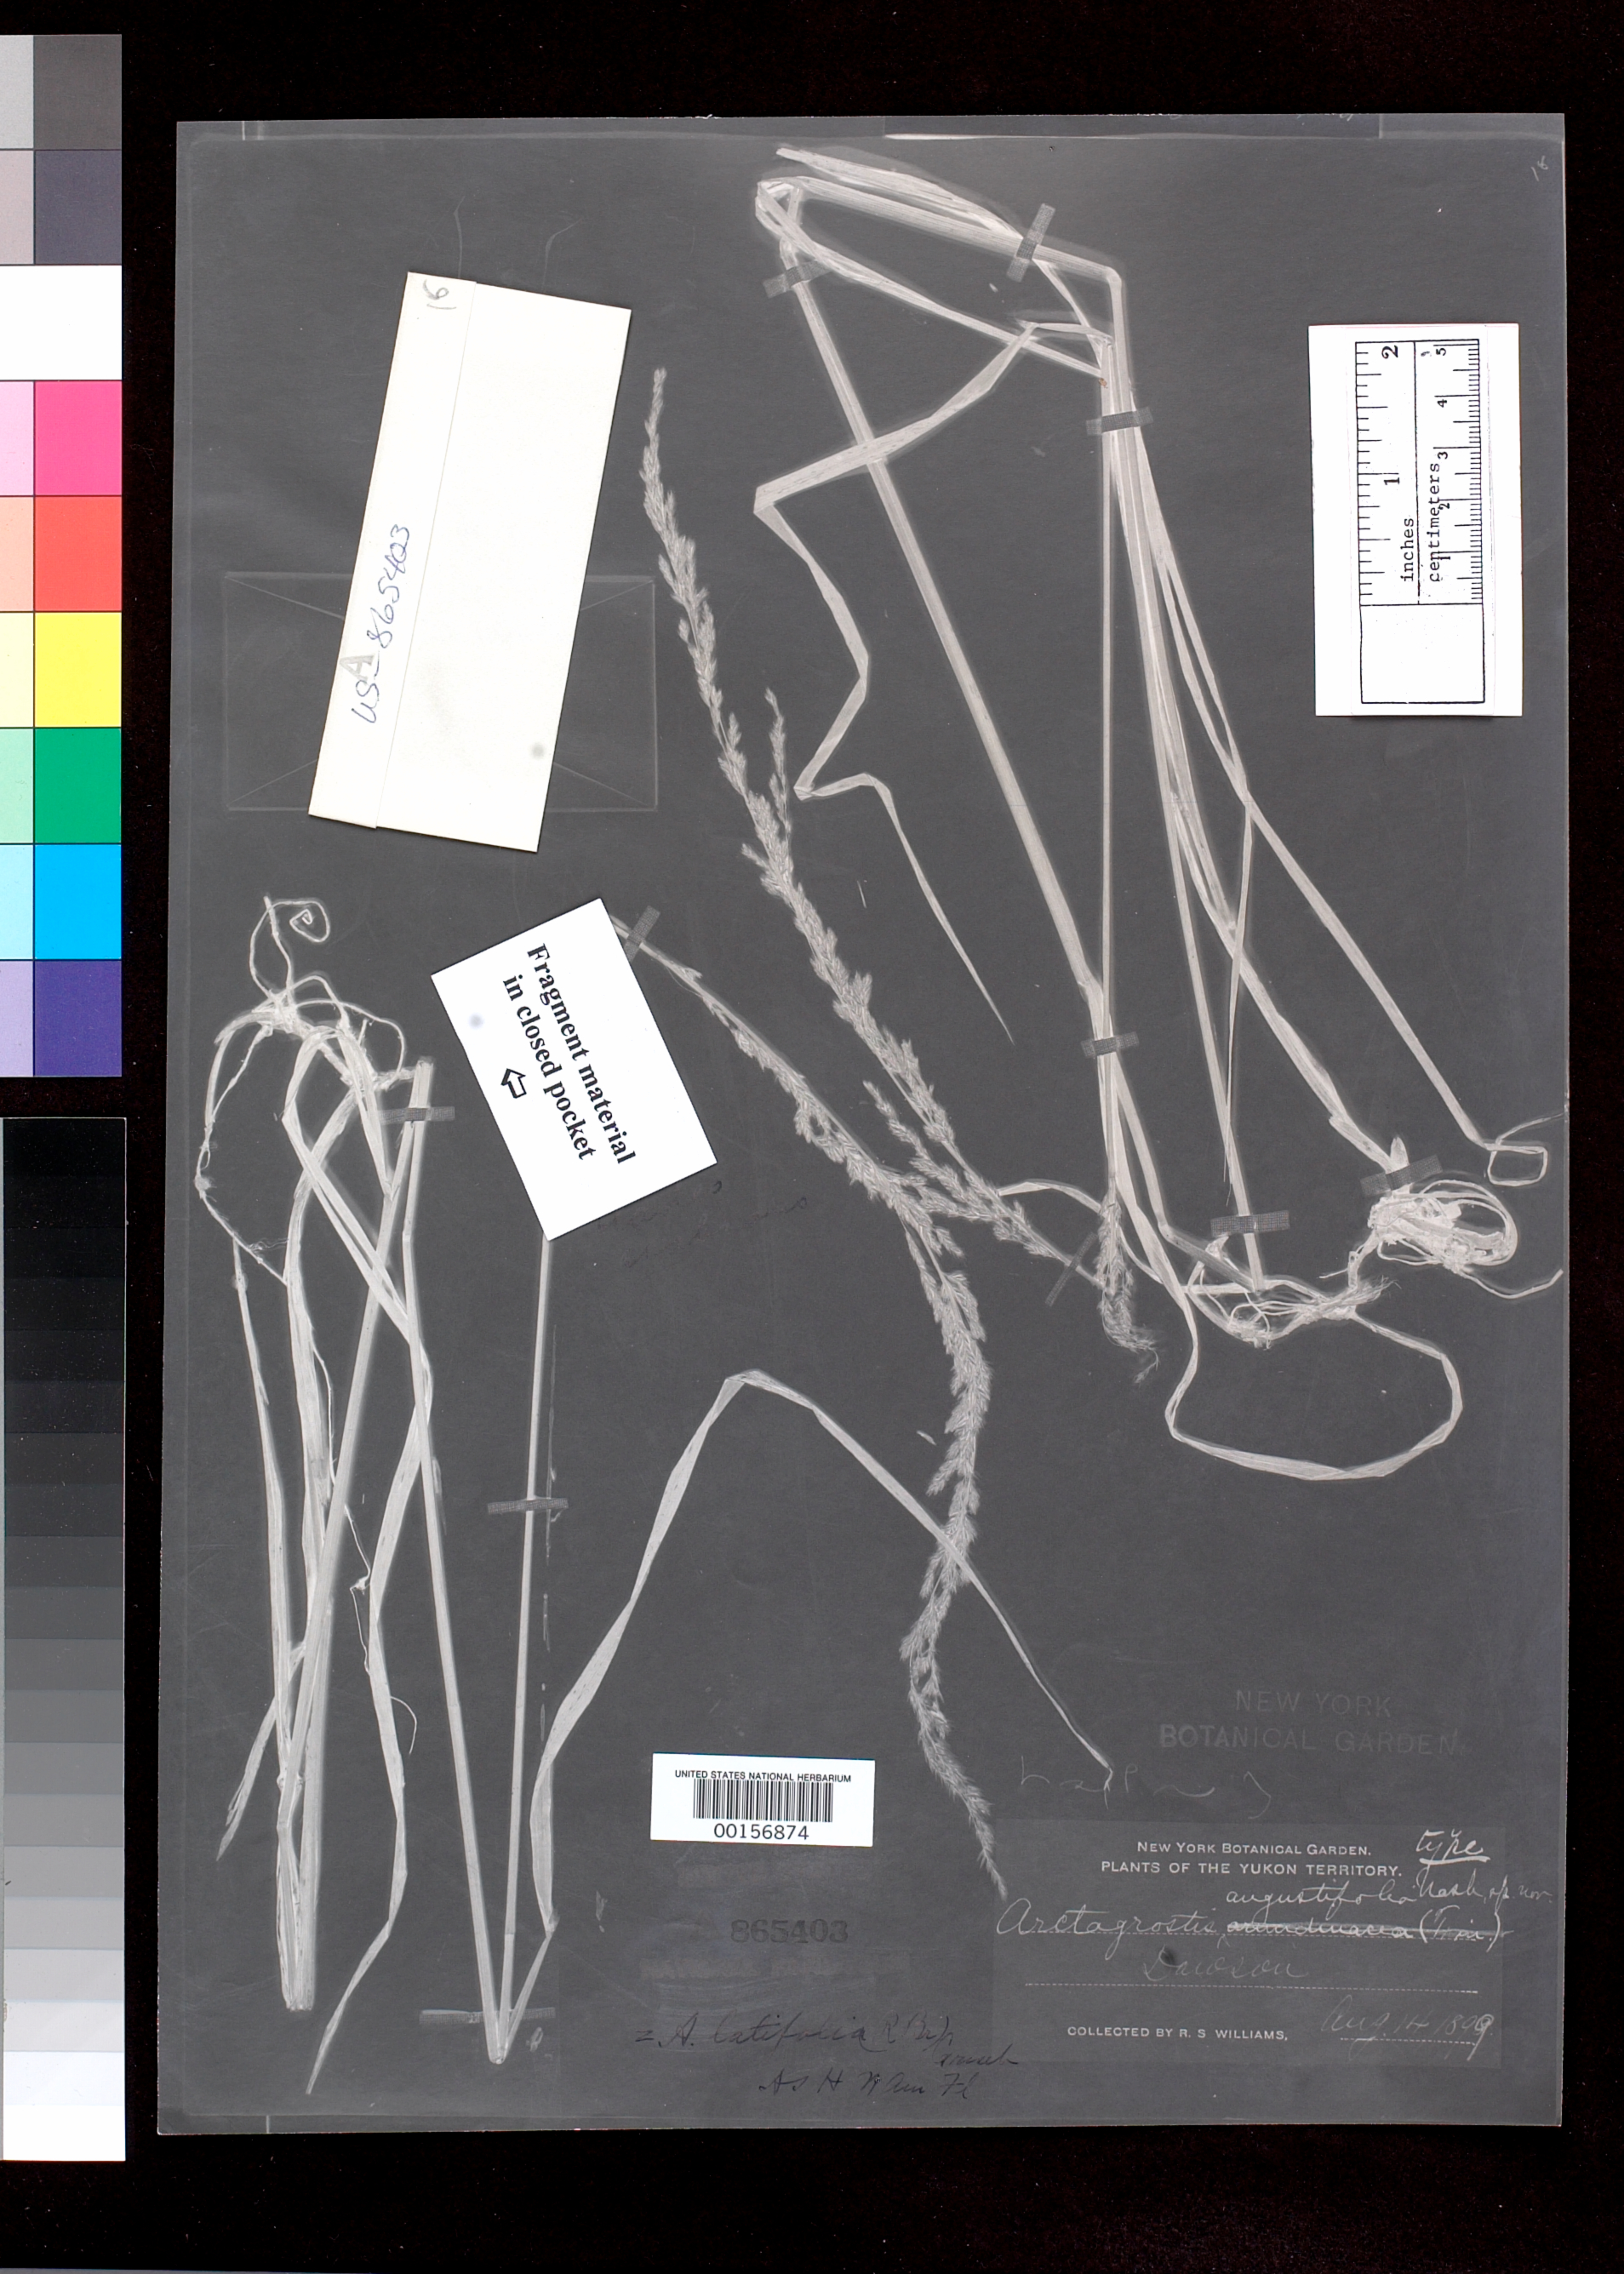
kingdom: Plantae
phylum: Tracheophyta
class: Liliopsida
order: Poales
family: Poaceae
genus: Arctagrostis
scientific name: Arctagrostis angustifolia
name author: Nash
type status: Type Fragment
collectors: R. S. Williams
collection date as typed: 14 --- 1899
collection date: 1899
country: United States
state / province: Alaska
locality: Dawson.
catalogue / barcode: US 865403A